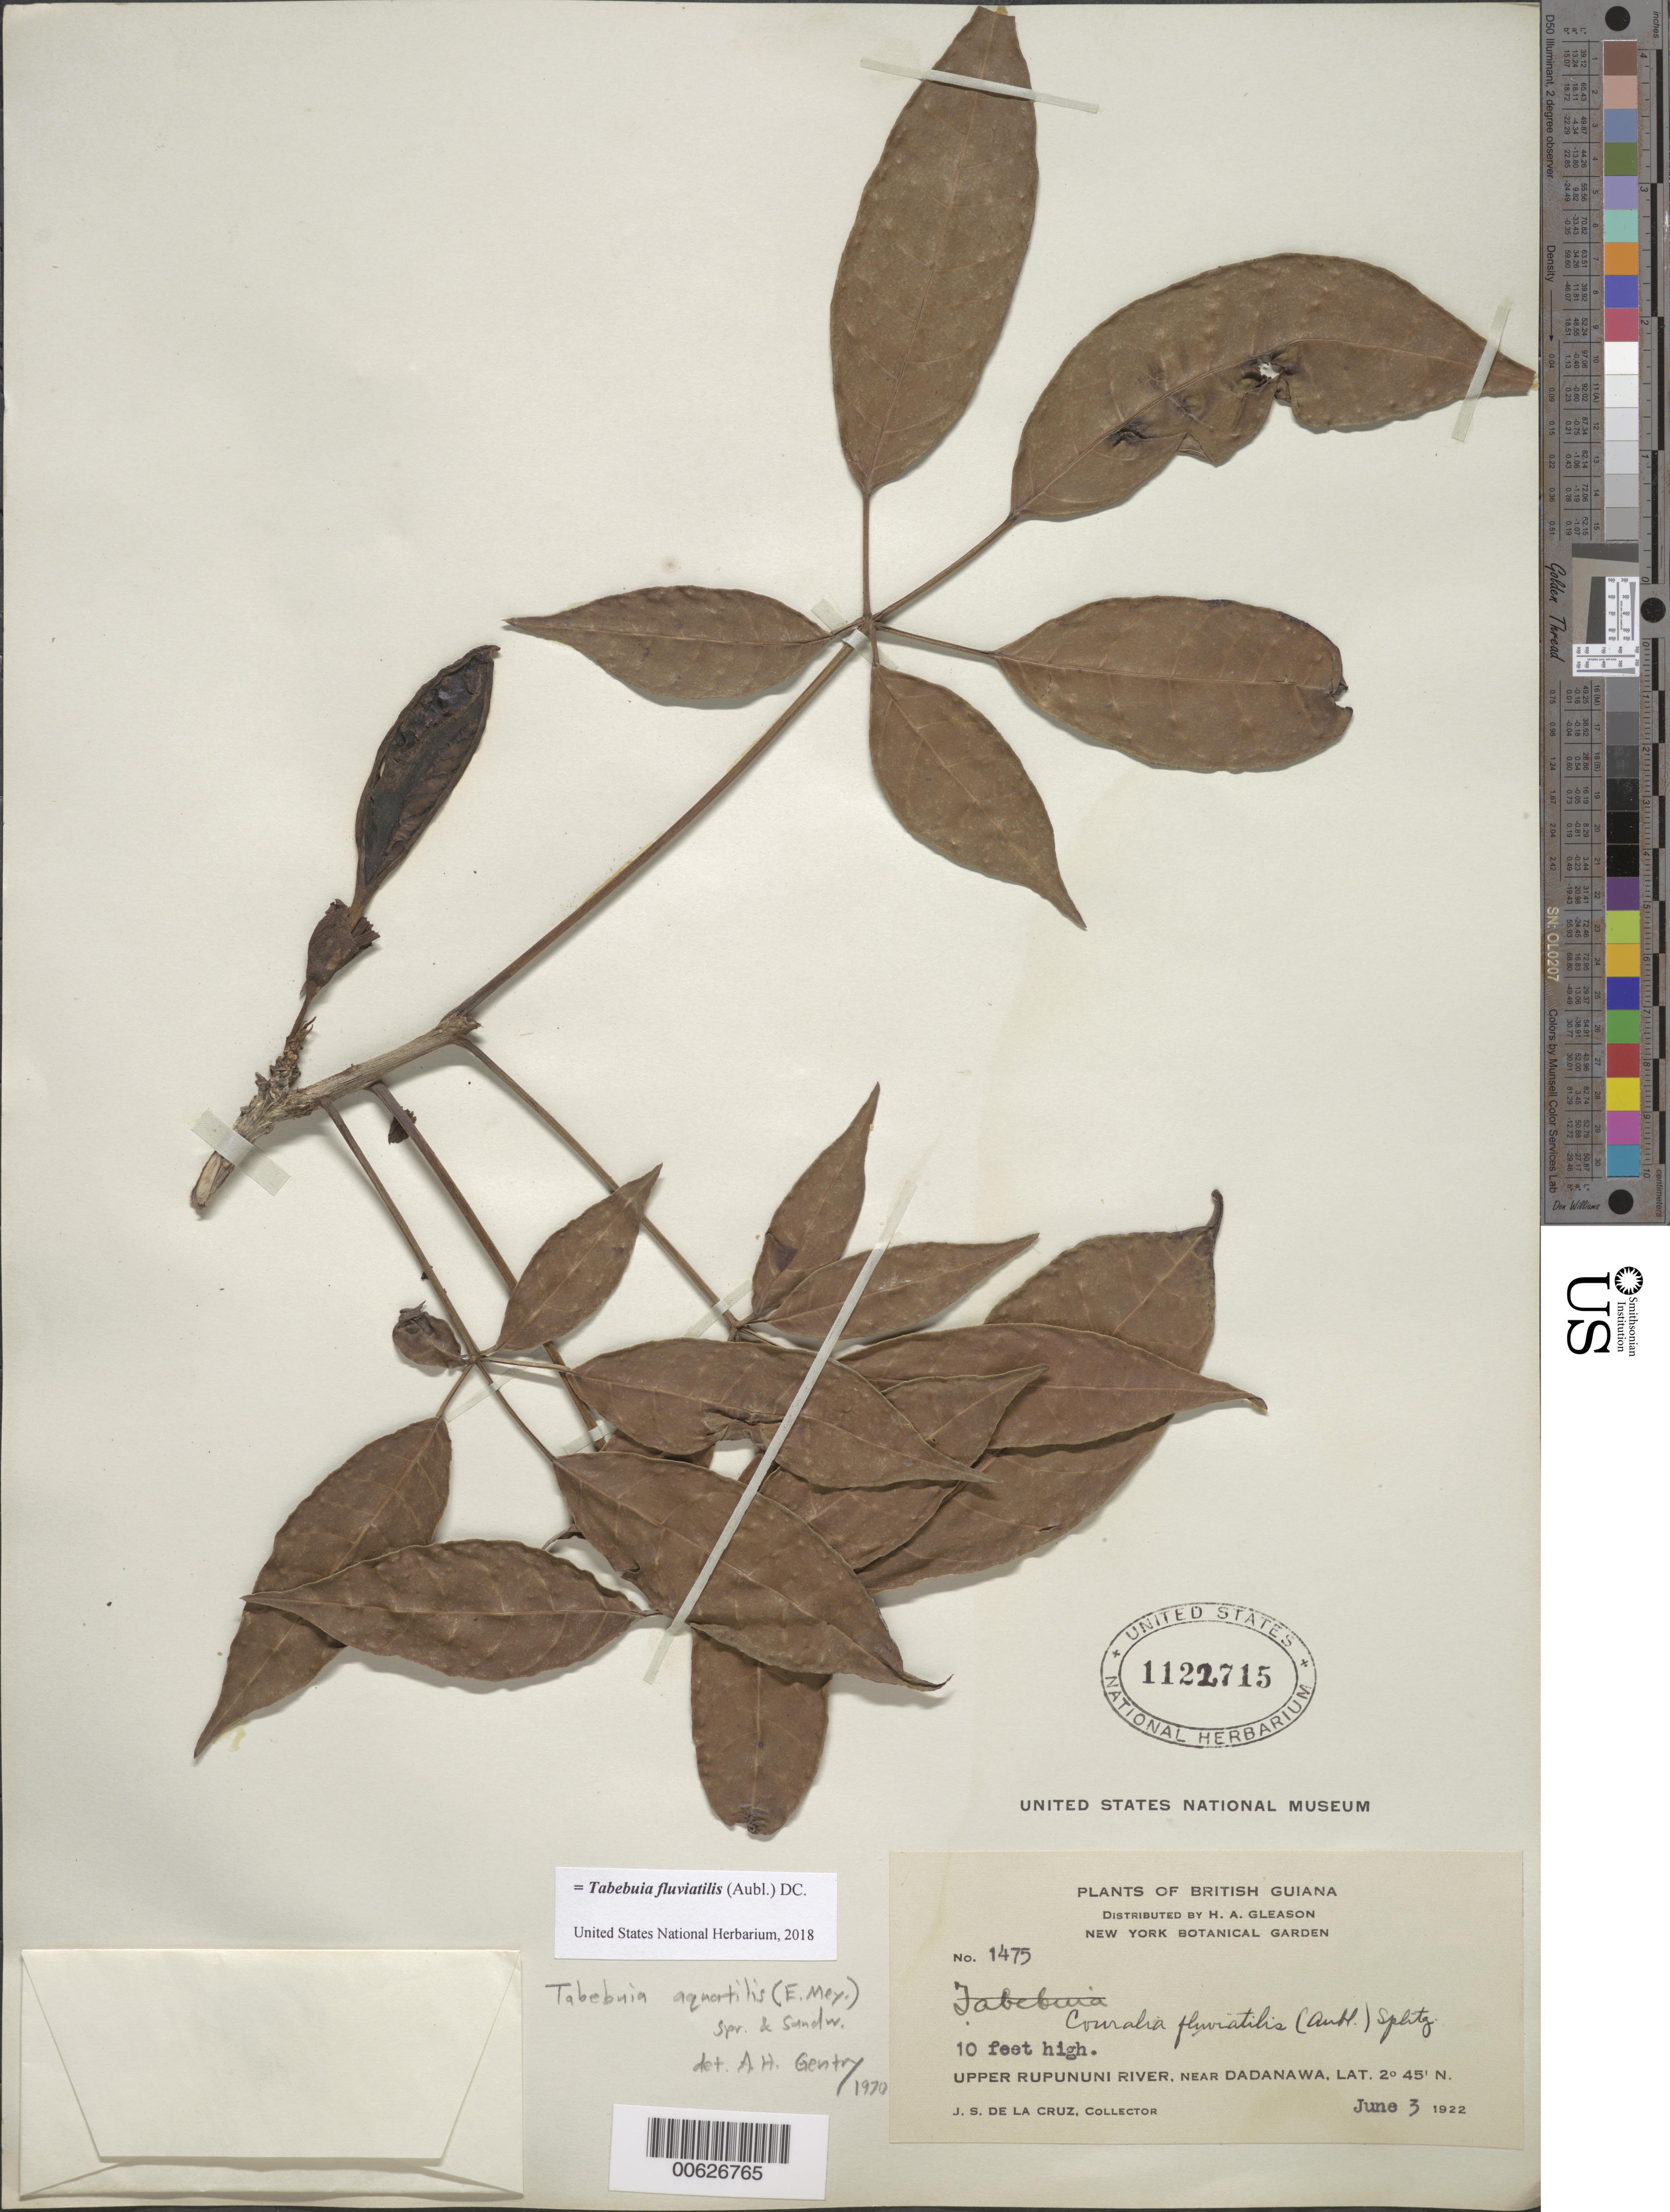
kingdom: Plantae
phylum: Tracheophyta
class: Magnoliopsida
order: Lamiales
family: Bignoniaceae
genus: Tabebuia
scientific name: Tabebuia fluviatilis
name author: (Aubl.) DC.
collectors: J. S. de la Cruz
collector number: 1475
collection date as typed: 3-Jun-22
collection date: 1922-06-03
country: Guyana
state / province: U. Takutu-U. Essequibo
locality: Dadanawa, vic., upper Rupununi R.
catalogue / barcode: US 1122715